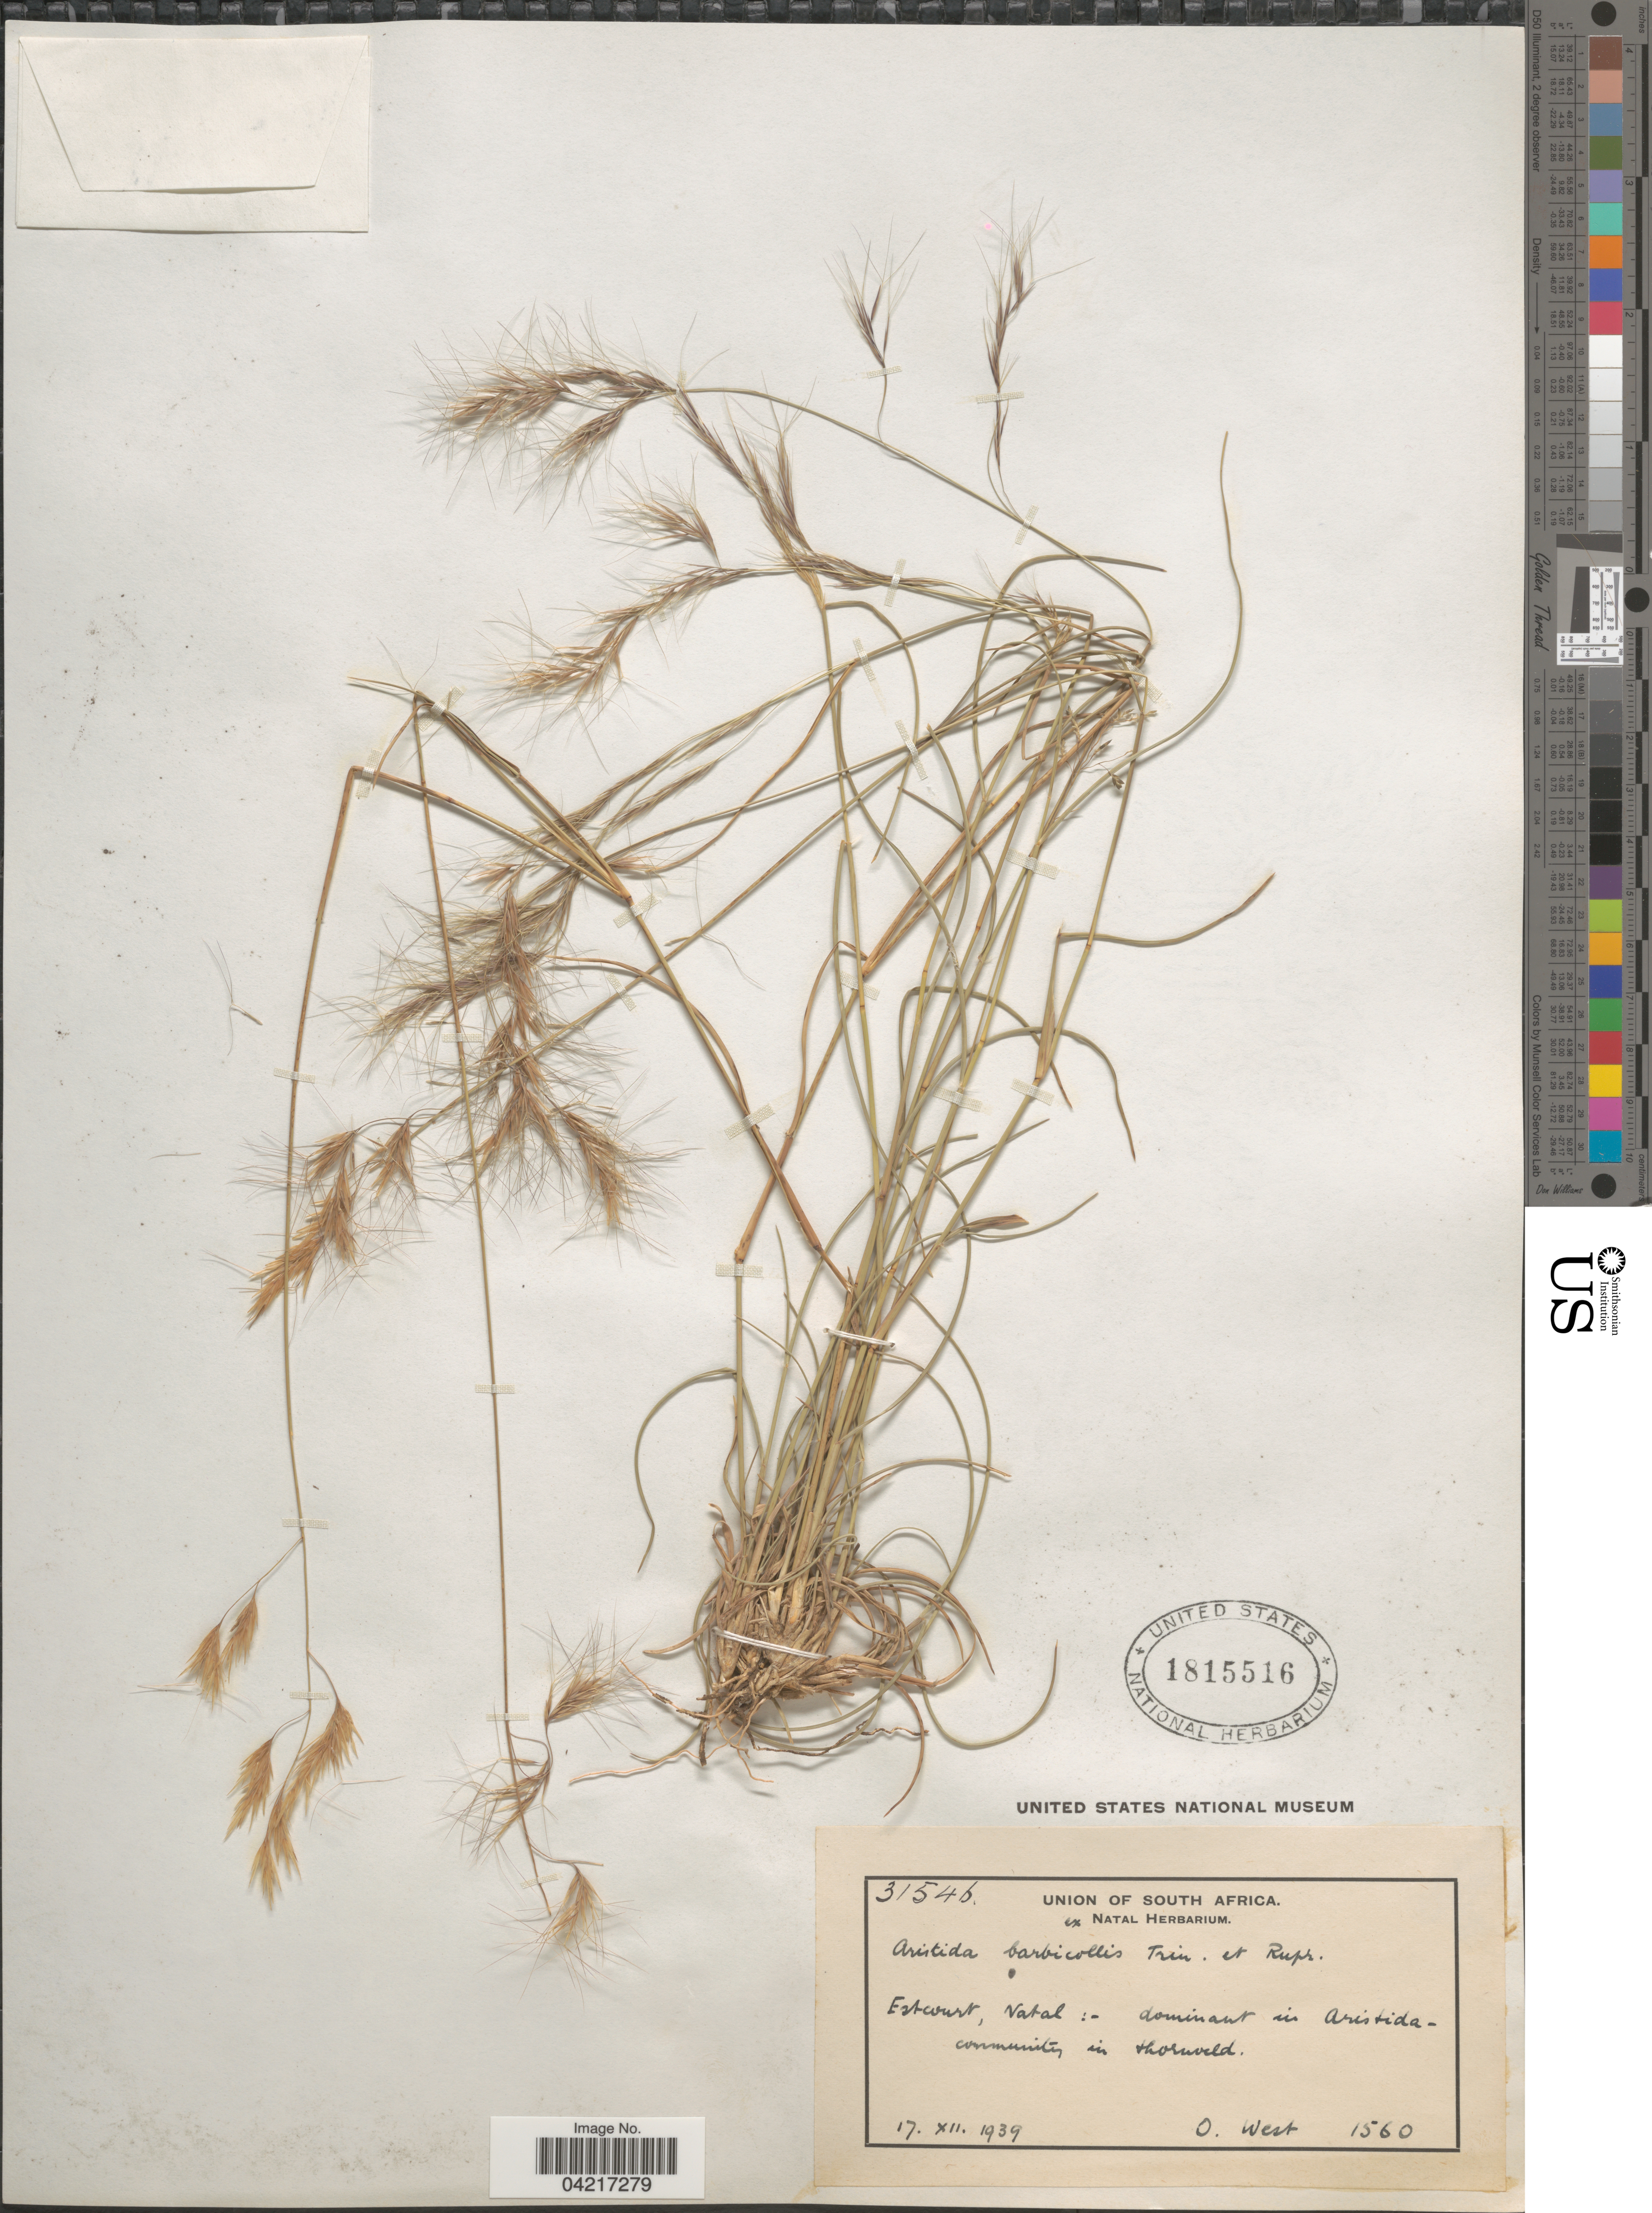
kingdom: Plantae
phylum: Tracheophyta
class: Liliopsida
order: Poales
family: Poaceae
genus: Aristida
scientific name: Aristida barbicollis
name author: Trin. & Rupr.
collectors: O. West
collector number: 1560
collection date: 1939-12-17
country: South Africa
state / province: KwaZulu-Natal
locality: Estcourt, Natal: dominant in Aristida community in thornveld.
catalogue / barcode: US 1815516